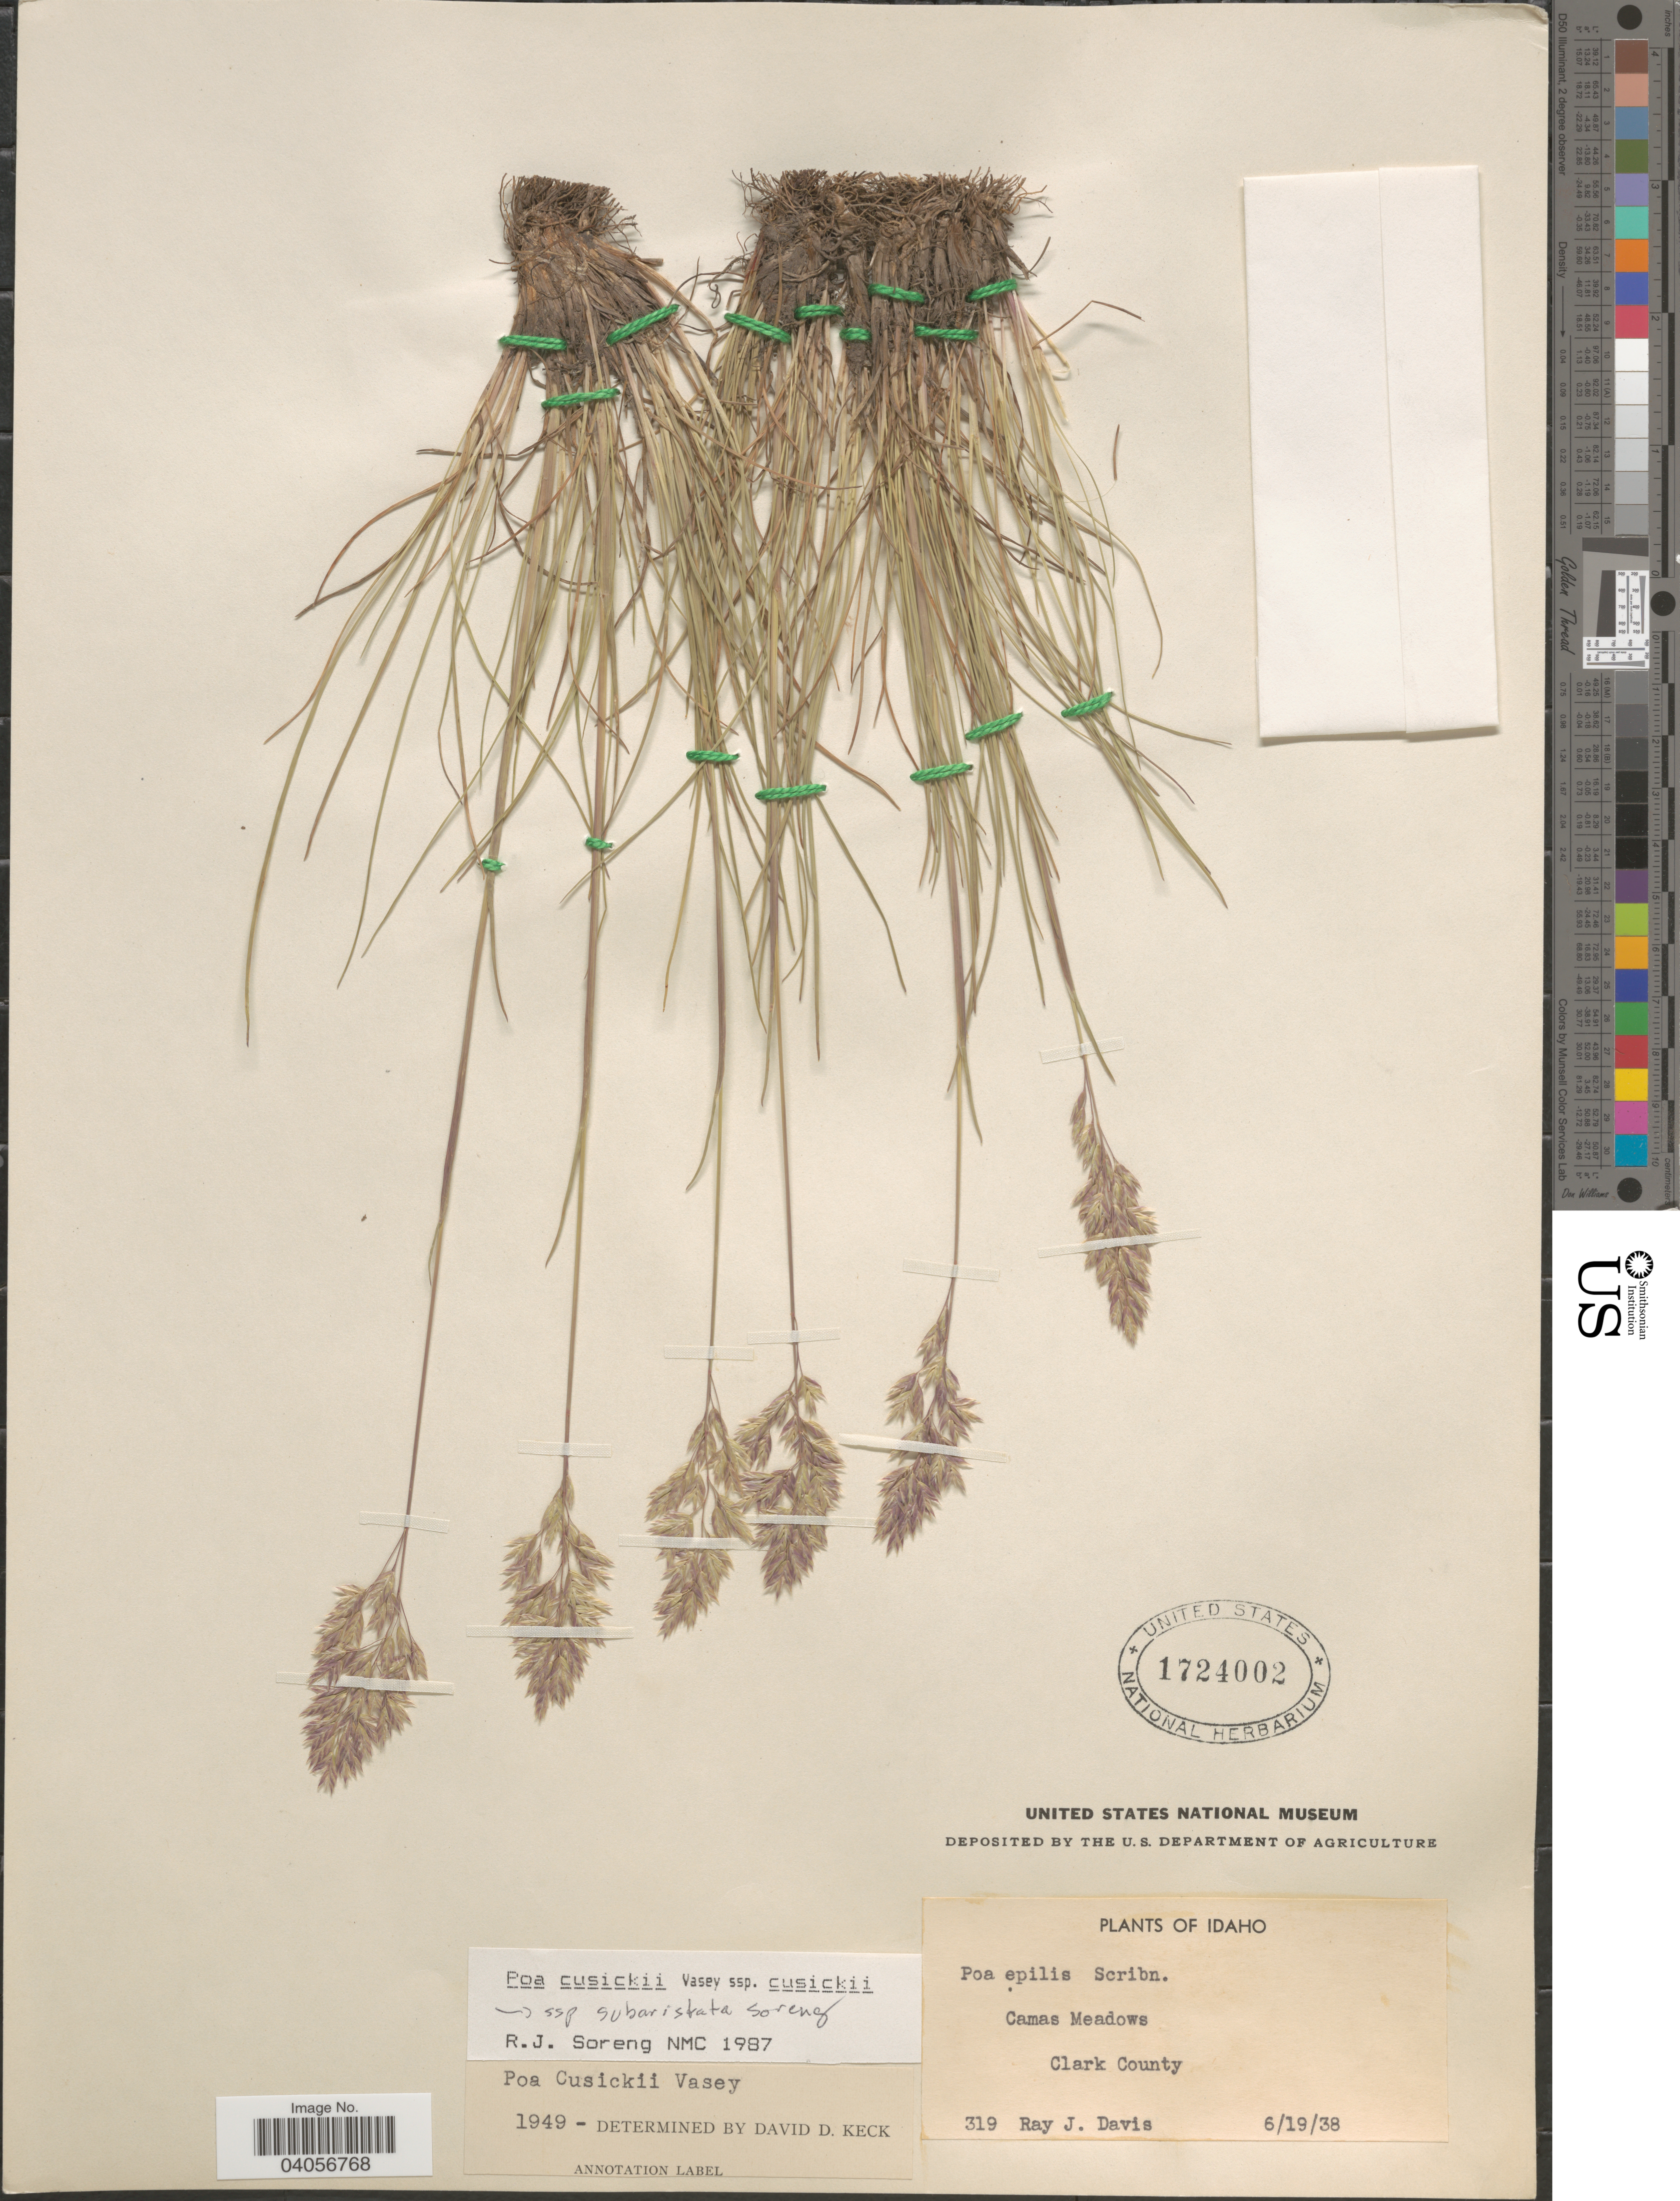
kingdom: Plantae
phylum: Tracheophyta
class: Liliopsida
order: Poales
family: Poaceae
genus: Poa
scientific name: Poa cusickii subsp. cusickii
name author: Vasey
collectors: R. Davis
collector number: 319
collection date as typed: Transcribed d/m/y: 19/6/38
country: United States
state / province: Idaho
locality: Camas Meadows. Clark County.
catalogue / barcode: US 1724002